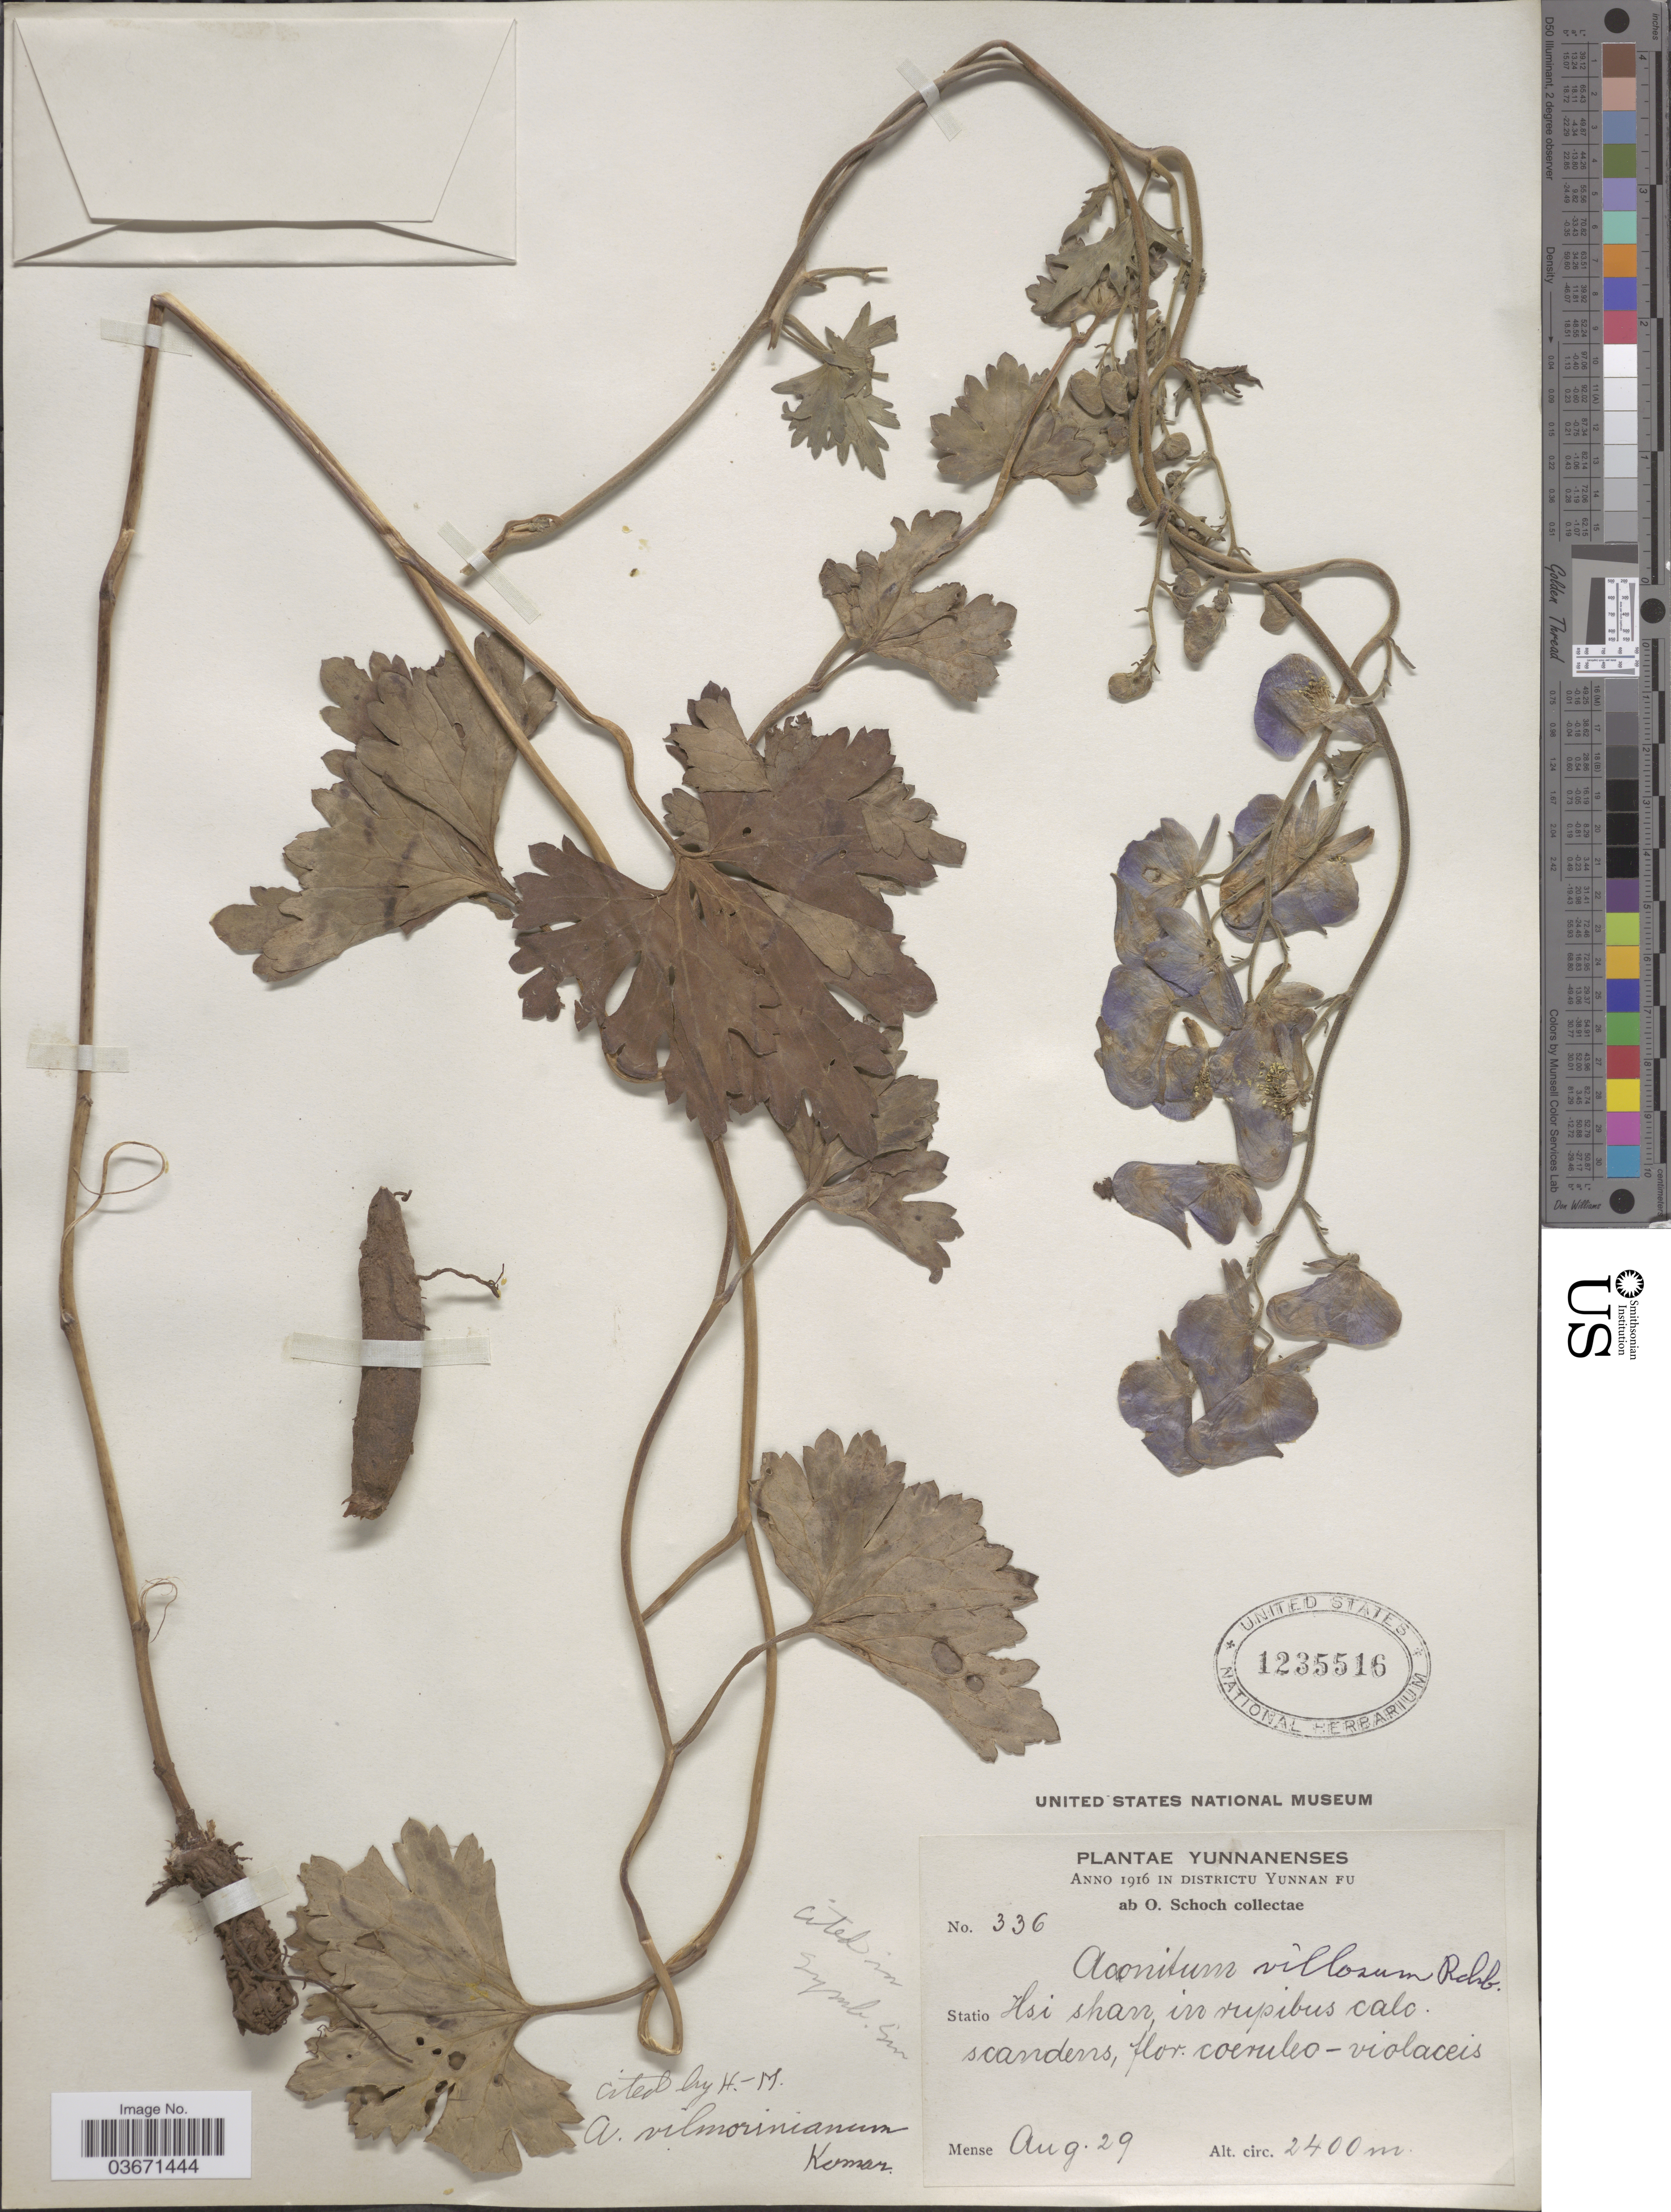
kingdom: Plantae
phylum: Tracheophyta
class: Magnoliopsida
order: Ranunculales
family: Ranunculaceae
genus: Aconitum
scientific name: Aconitum vilmorinianum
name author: Kom.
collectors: O. Schoch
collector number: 336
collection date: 1916-08-29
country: China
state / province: Yunnan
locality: Districtu Yunnan Fu. Statio Hsi shan.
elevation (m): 2400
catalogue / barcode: US 1235516